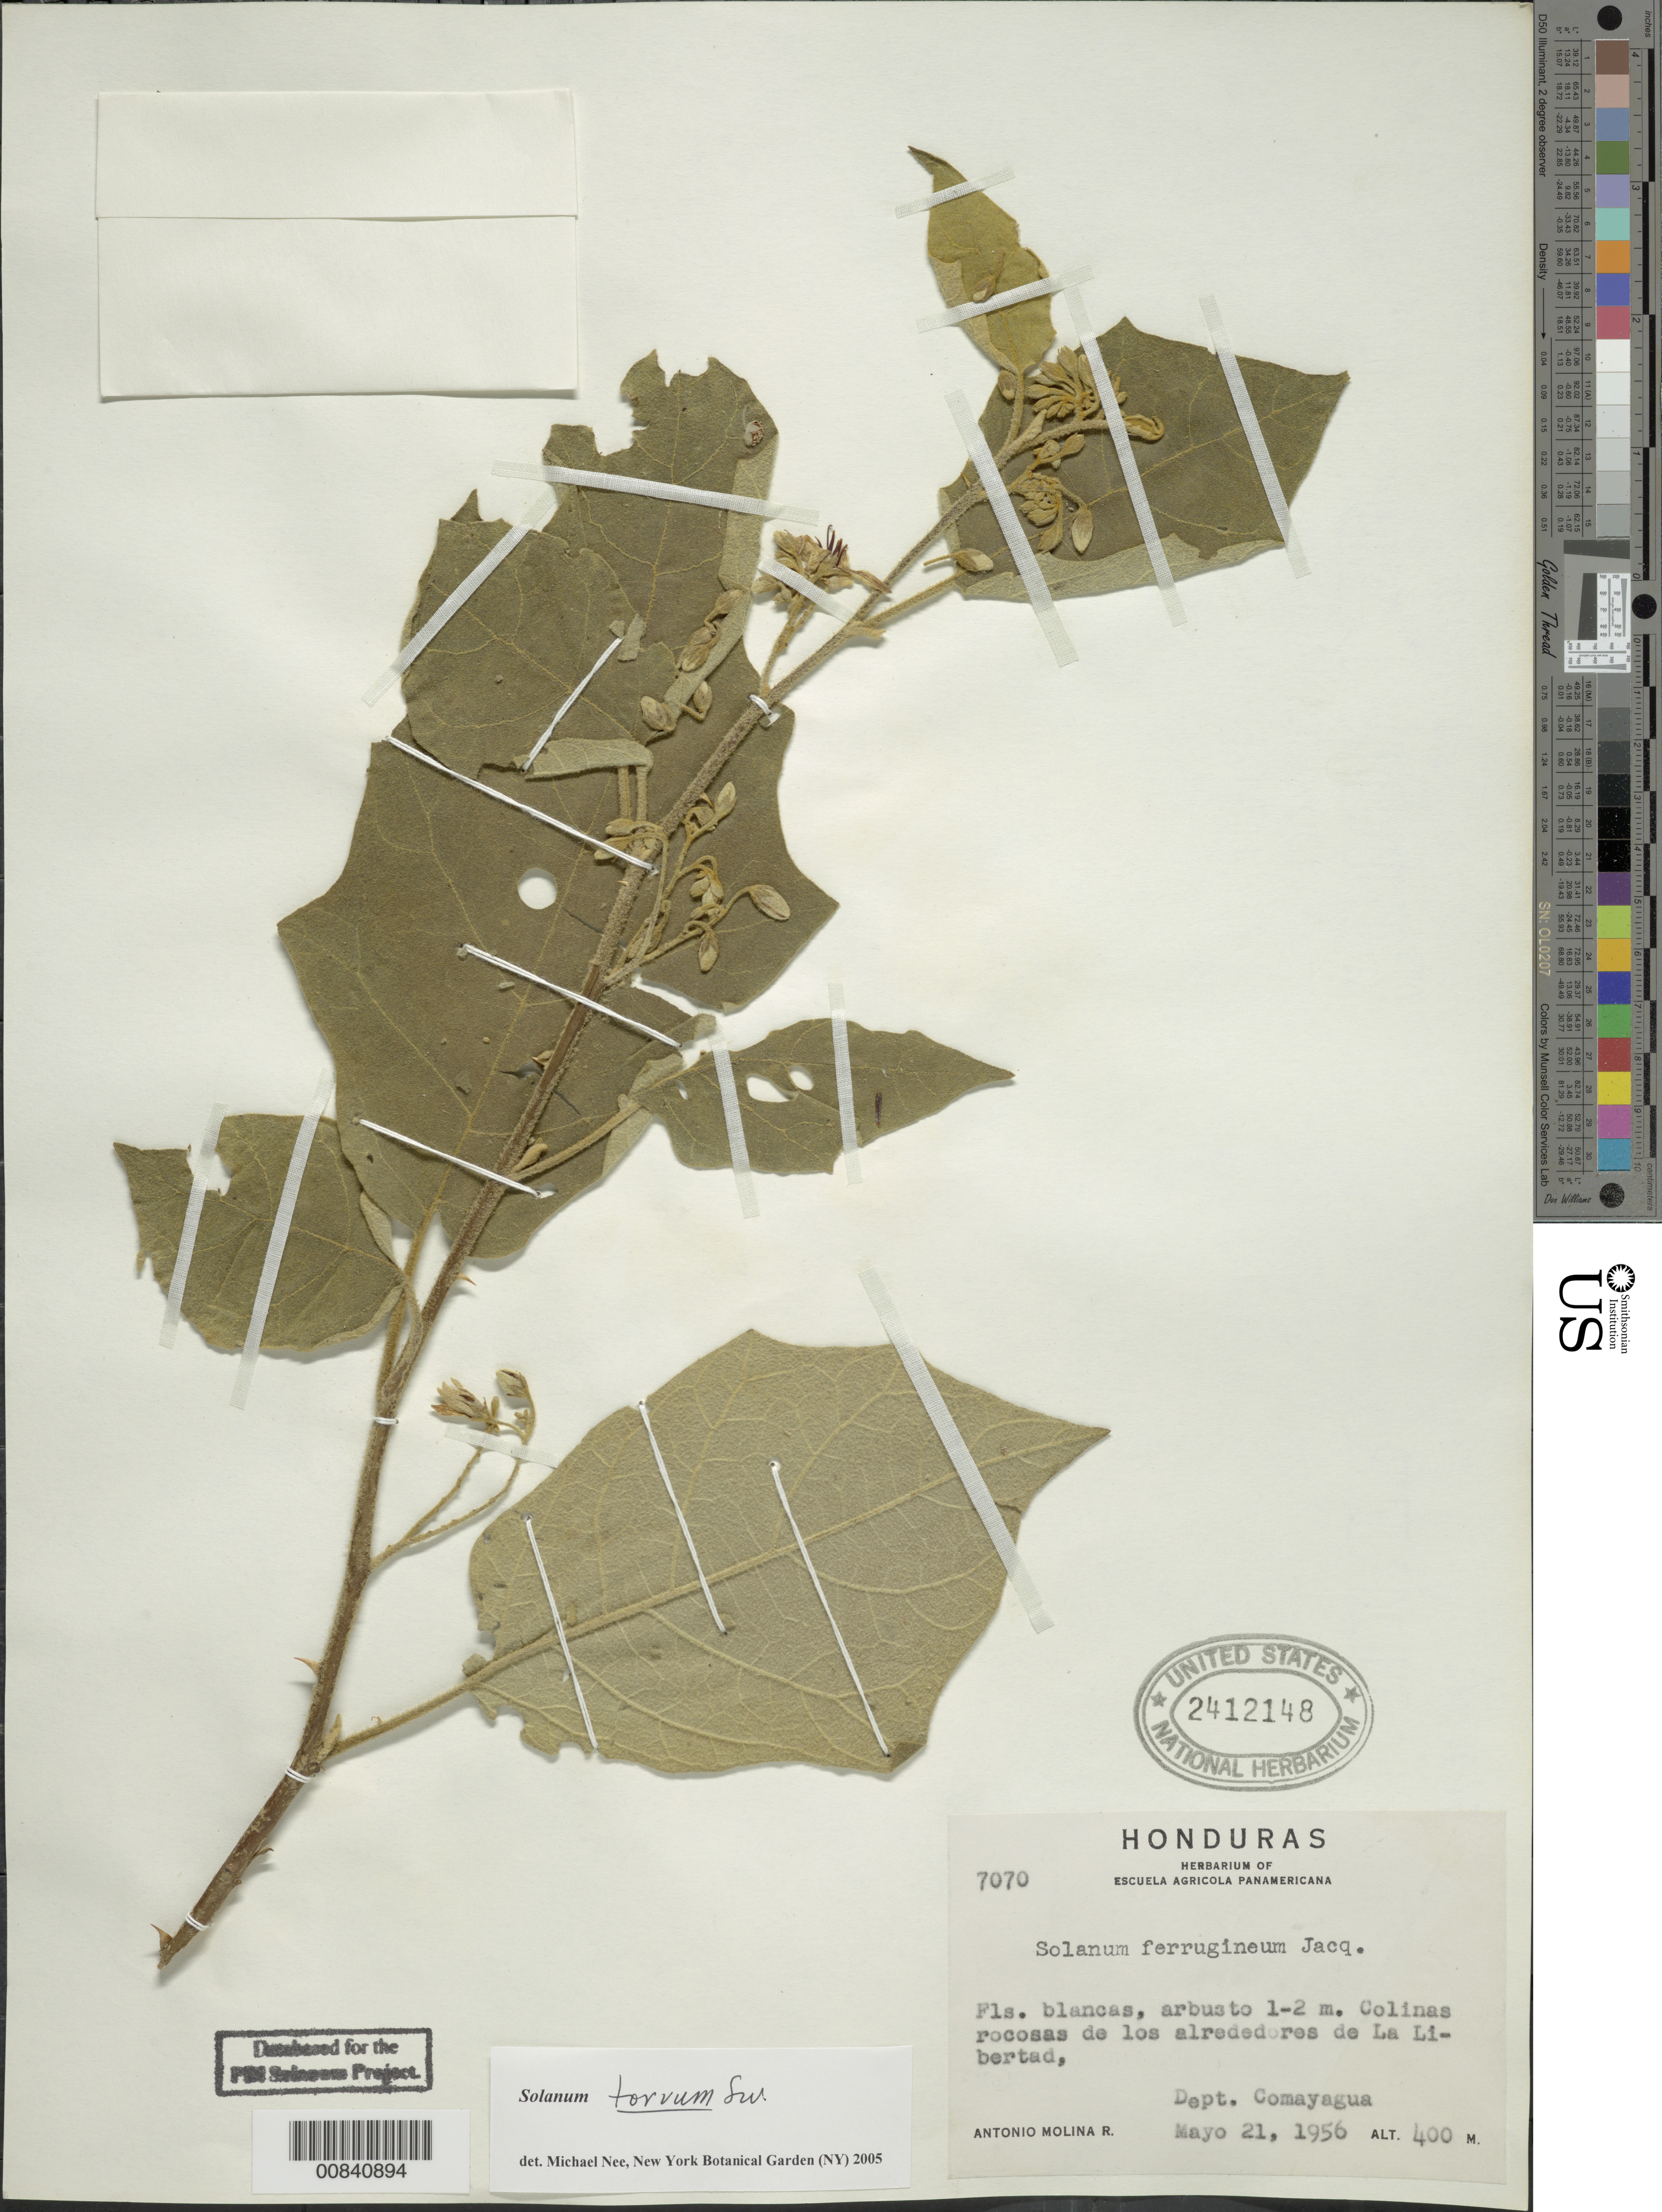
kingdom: Plantae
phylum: Tracheophyta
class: Magnoliopsida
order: Solanales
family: Solanaceae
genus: Solanum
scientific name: Solanum torvum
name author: Sw.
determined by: Nee, Michael H.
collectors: A. Molina R.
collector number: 7070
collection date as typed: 21 May 1956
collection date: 1956-05-21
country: Honduras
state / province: Comayagua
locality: Alrededores de La Limbertad.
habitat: Colinas rocosas.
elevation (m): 400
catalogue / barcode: US 2412148